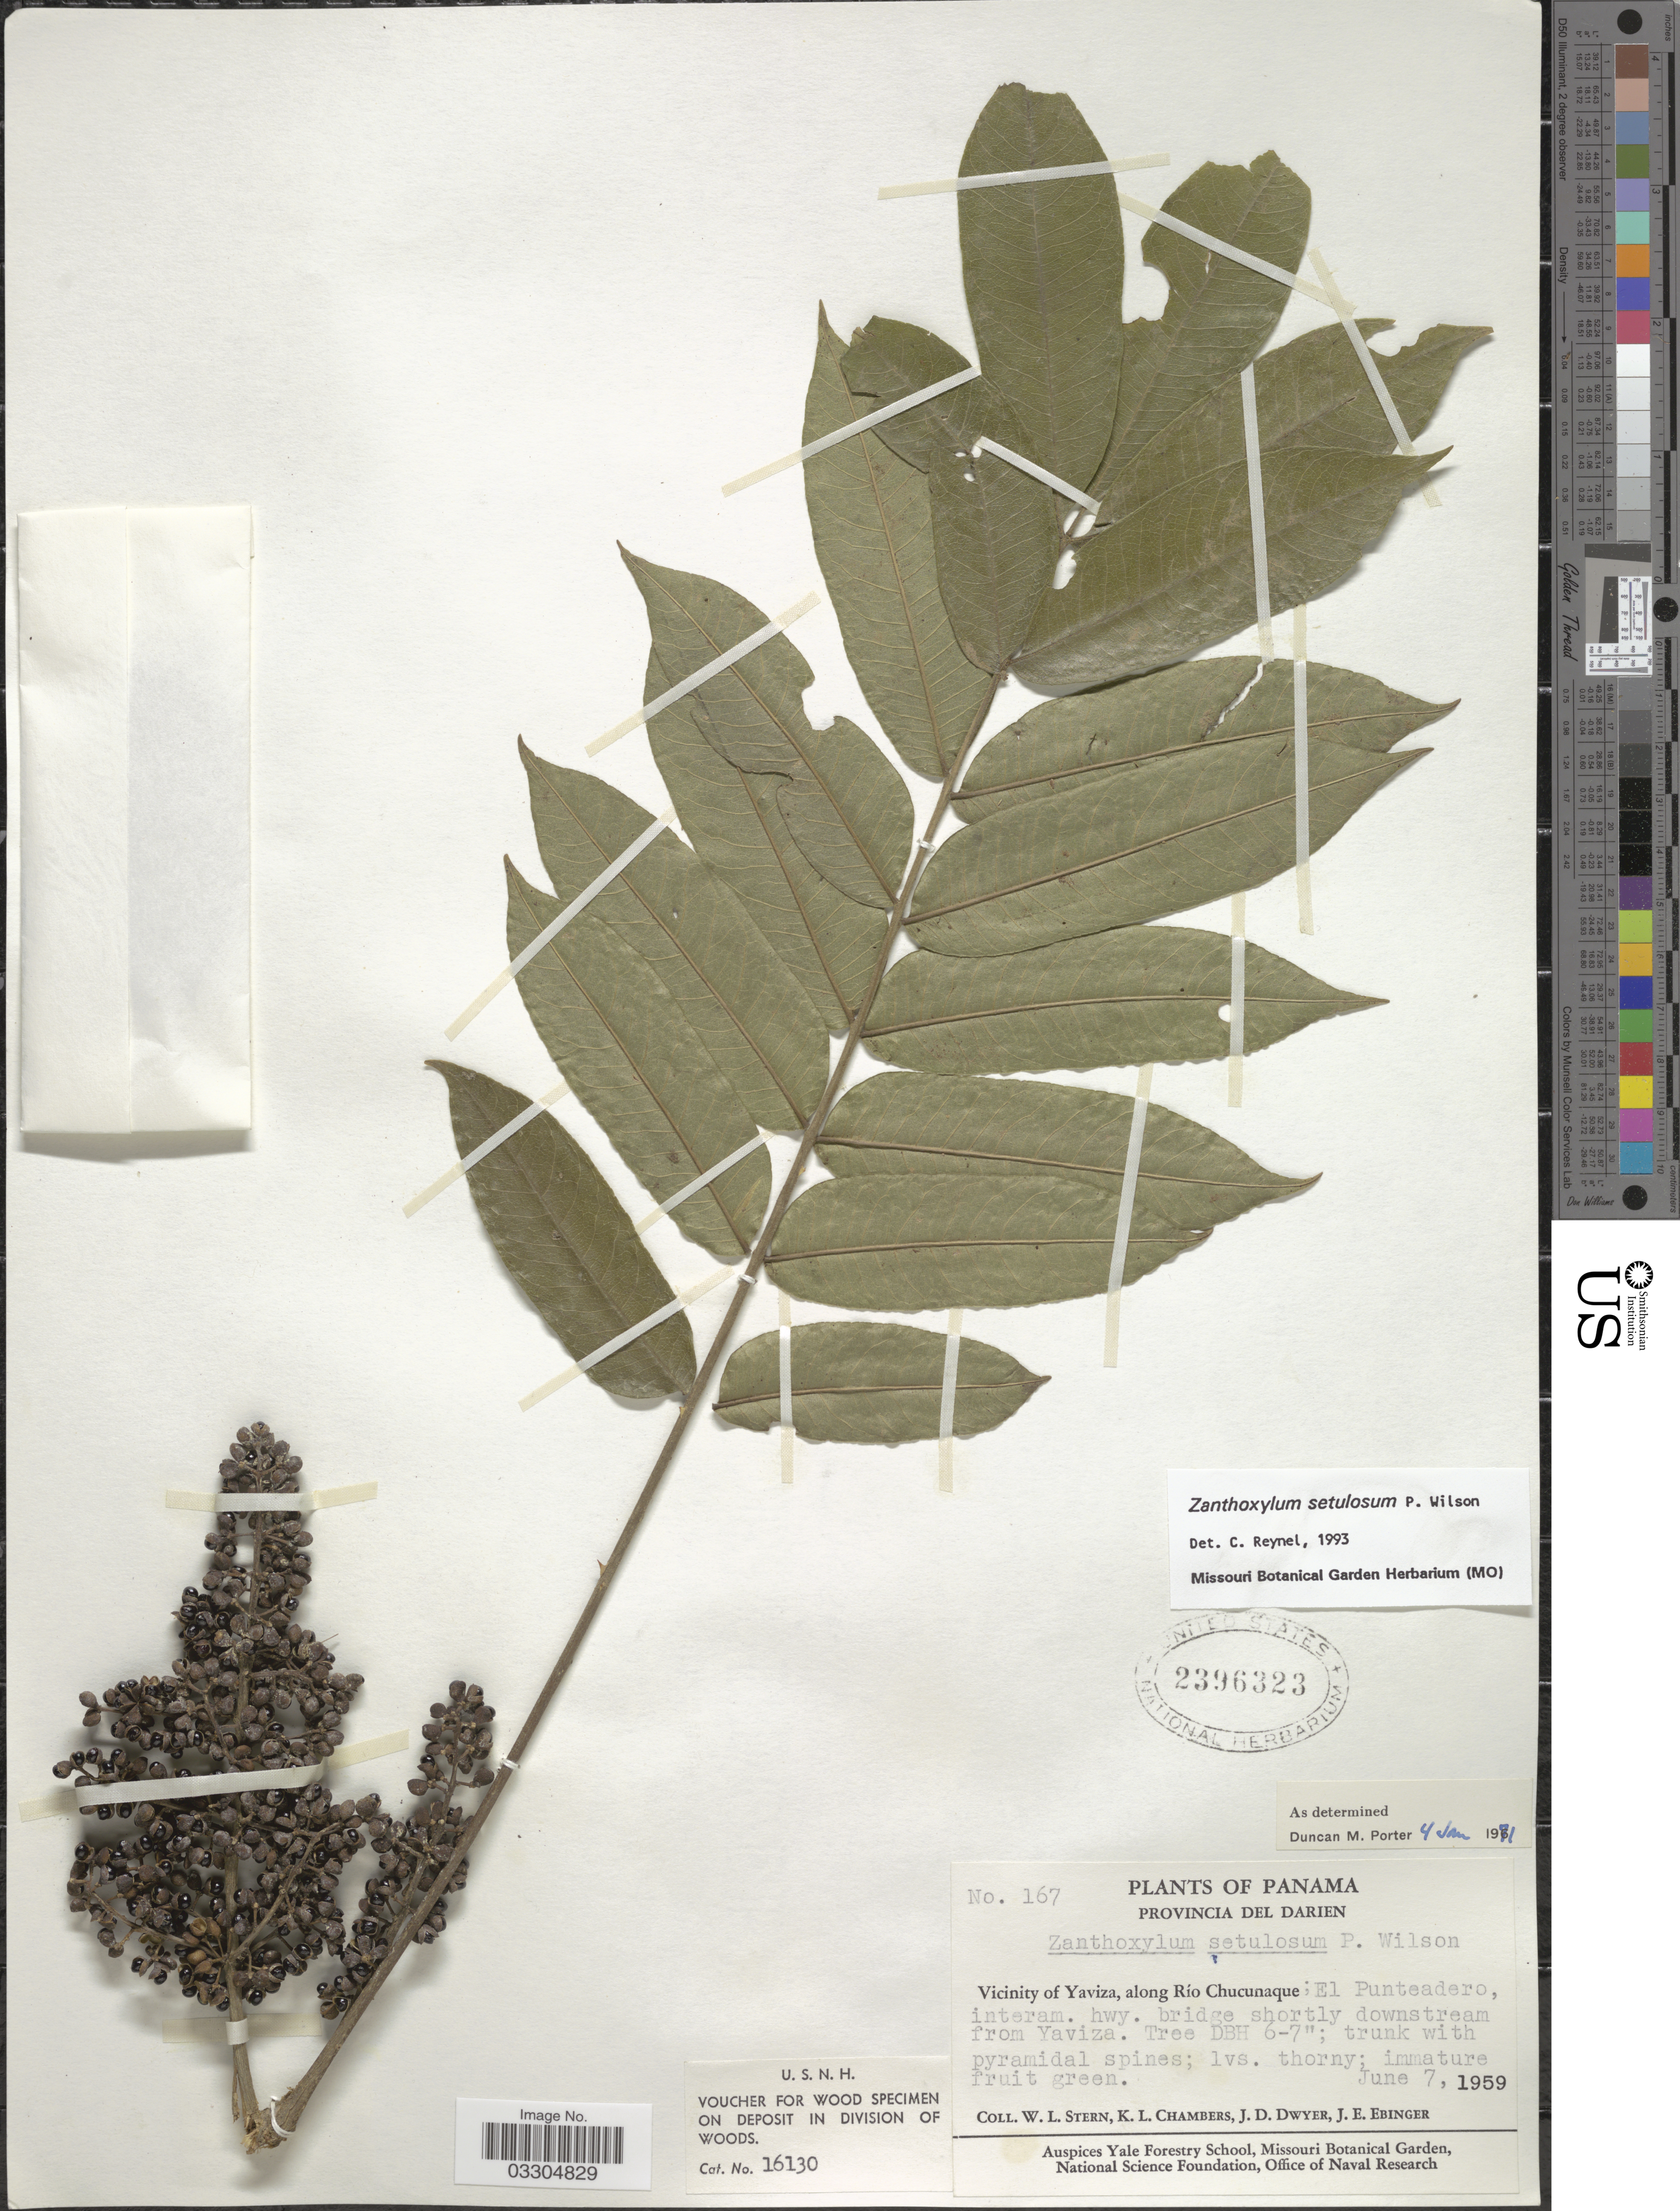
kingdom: Plantae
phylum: Tracheophyta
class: Magnoliopsida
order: Sapindales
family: Rutaceae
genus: Zanthoxylum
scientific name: Zanthoxylum setulosum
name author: P. Wilson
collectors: W. L. Stern, K. Chambers, J. D. Dwyer & J. Ebinger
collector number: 167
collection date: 1959-06-07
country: Panama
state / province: Darién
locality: Vicinity of Yaviza, along Río Chucunaque; El Punteadero, interam. hwy. bridge shortly downstream from Yaviza.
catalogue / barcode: US 2396323